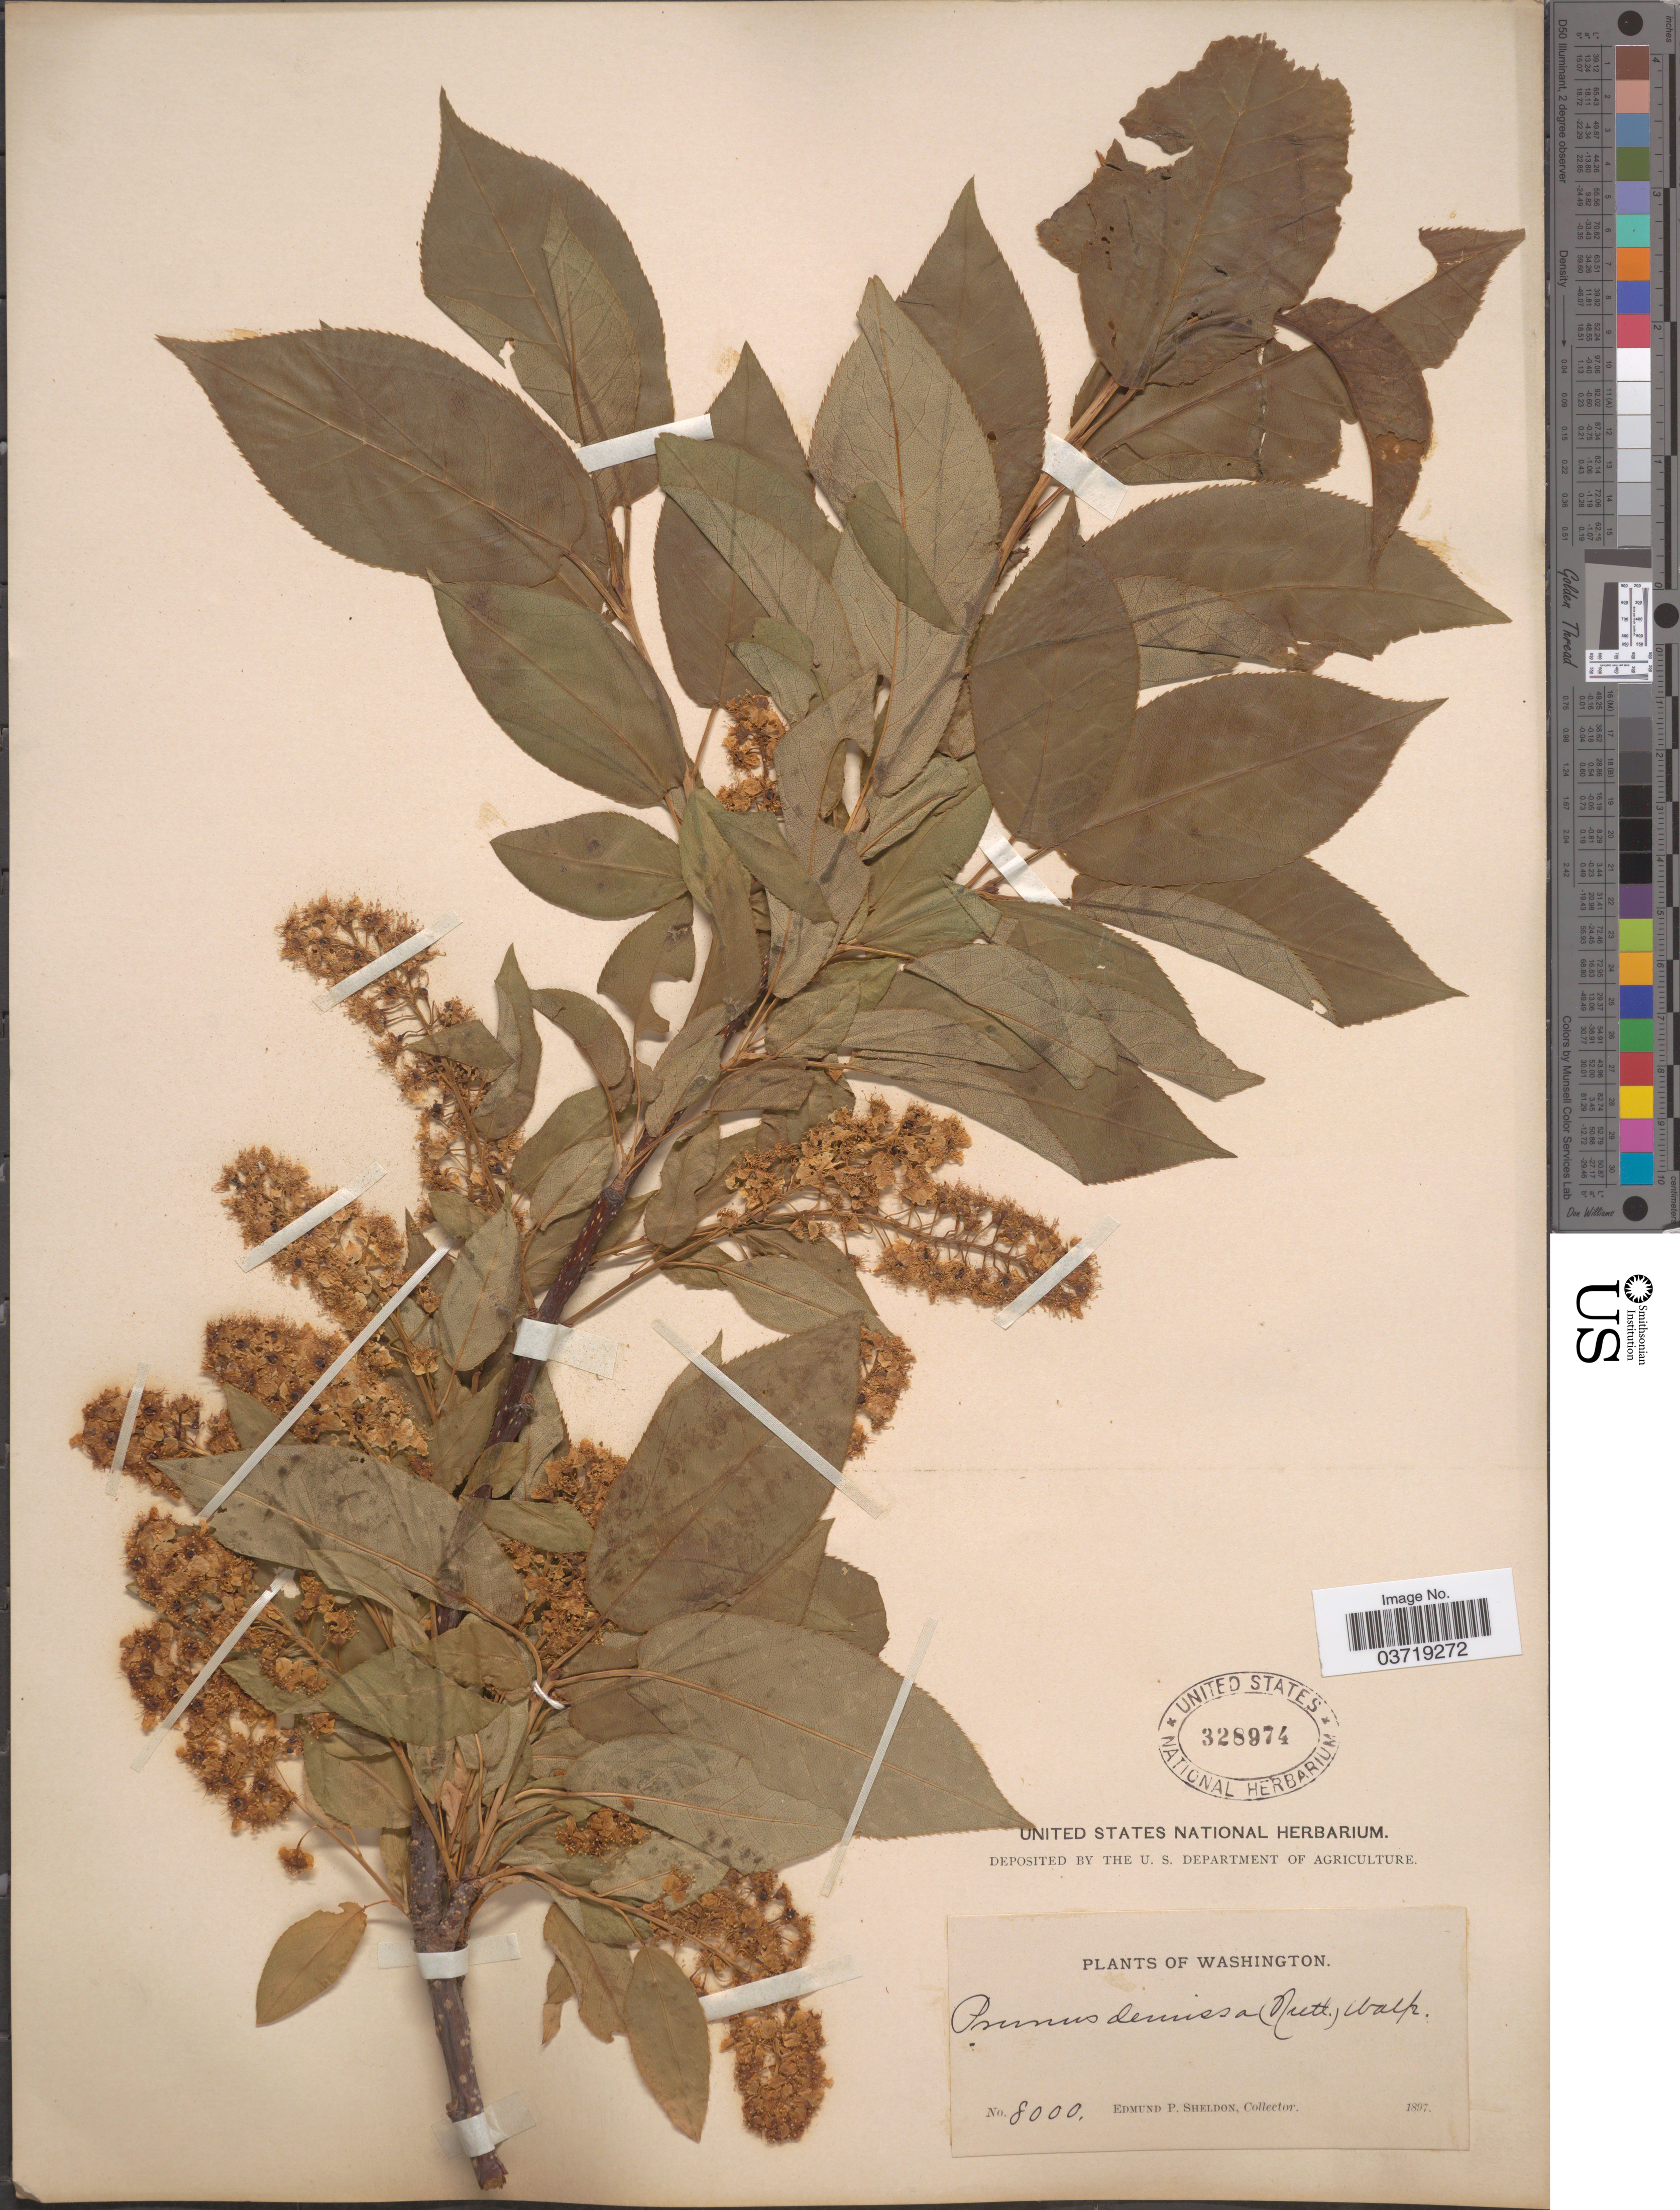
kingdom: Plantae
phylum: Tracheophyta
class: Magnoliopsida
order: Rosales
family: Rosaceae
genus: Prunus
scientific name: Prunus virginiana var. demissa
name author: (Nutt.) Torr.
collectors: E. P. Sheldon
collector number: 8000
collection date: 1897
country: United States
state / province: Washington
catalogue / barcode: US 328974